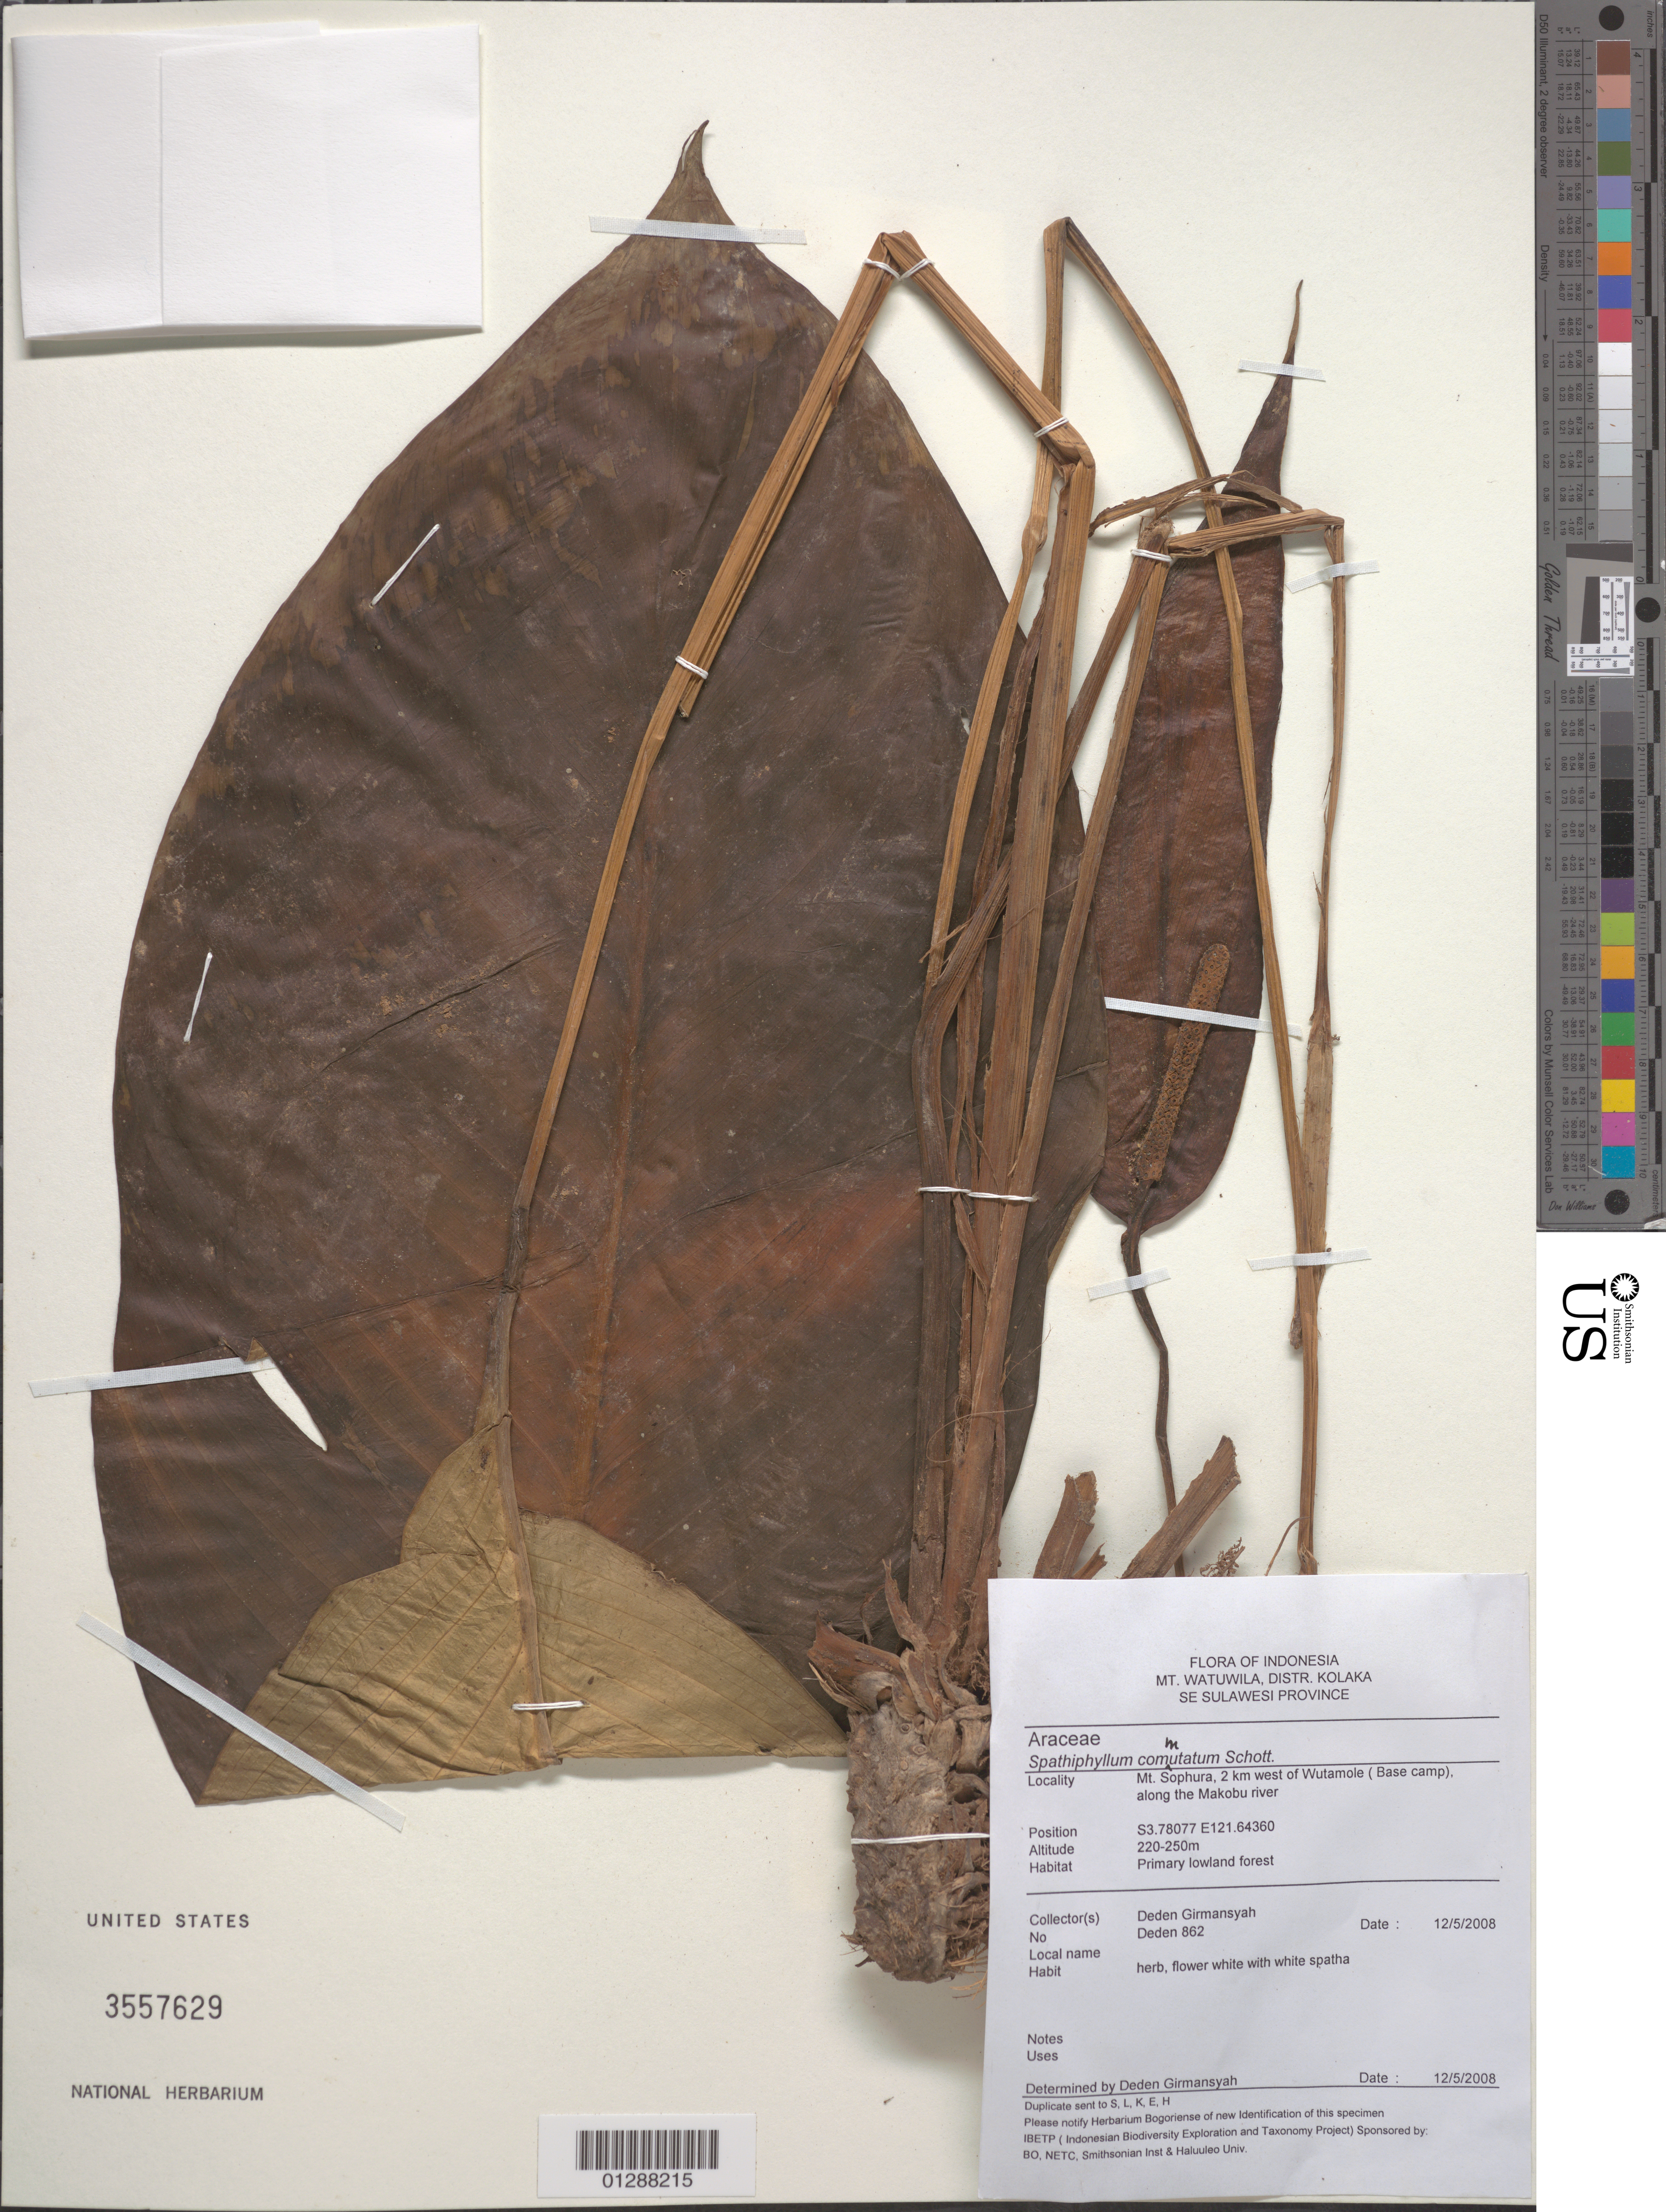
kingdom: Plantae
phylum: Tracheophyta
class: Liliopsida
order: Alismatales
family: Araceae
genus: Spathiphyllum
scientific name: Spathiphyllum commutatum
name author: Schott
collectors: D. Girmansyah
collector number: Deden 862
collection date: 2008-05-12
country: Indonesia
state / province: Sulawesi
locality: Mt. Watuwila, Distr. Kolaka. SE Sulawesi Province. Mt. Sophura, 2 km west of Wutamole (Base camp), along the Makobu river.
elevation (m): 220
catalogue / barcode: US 3557629